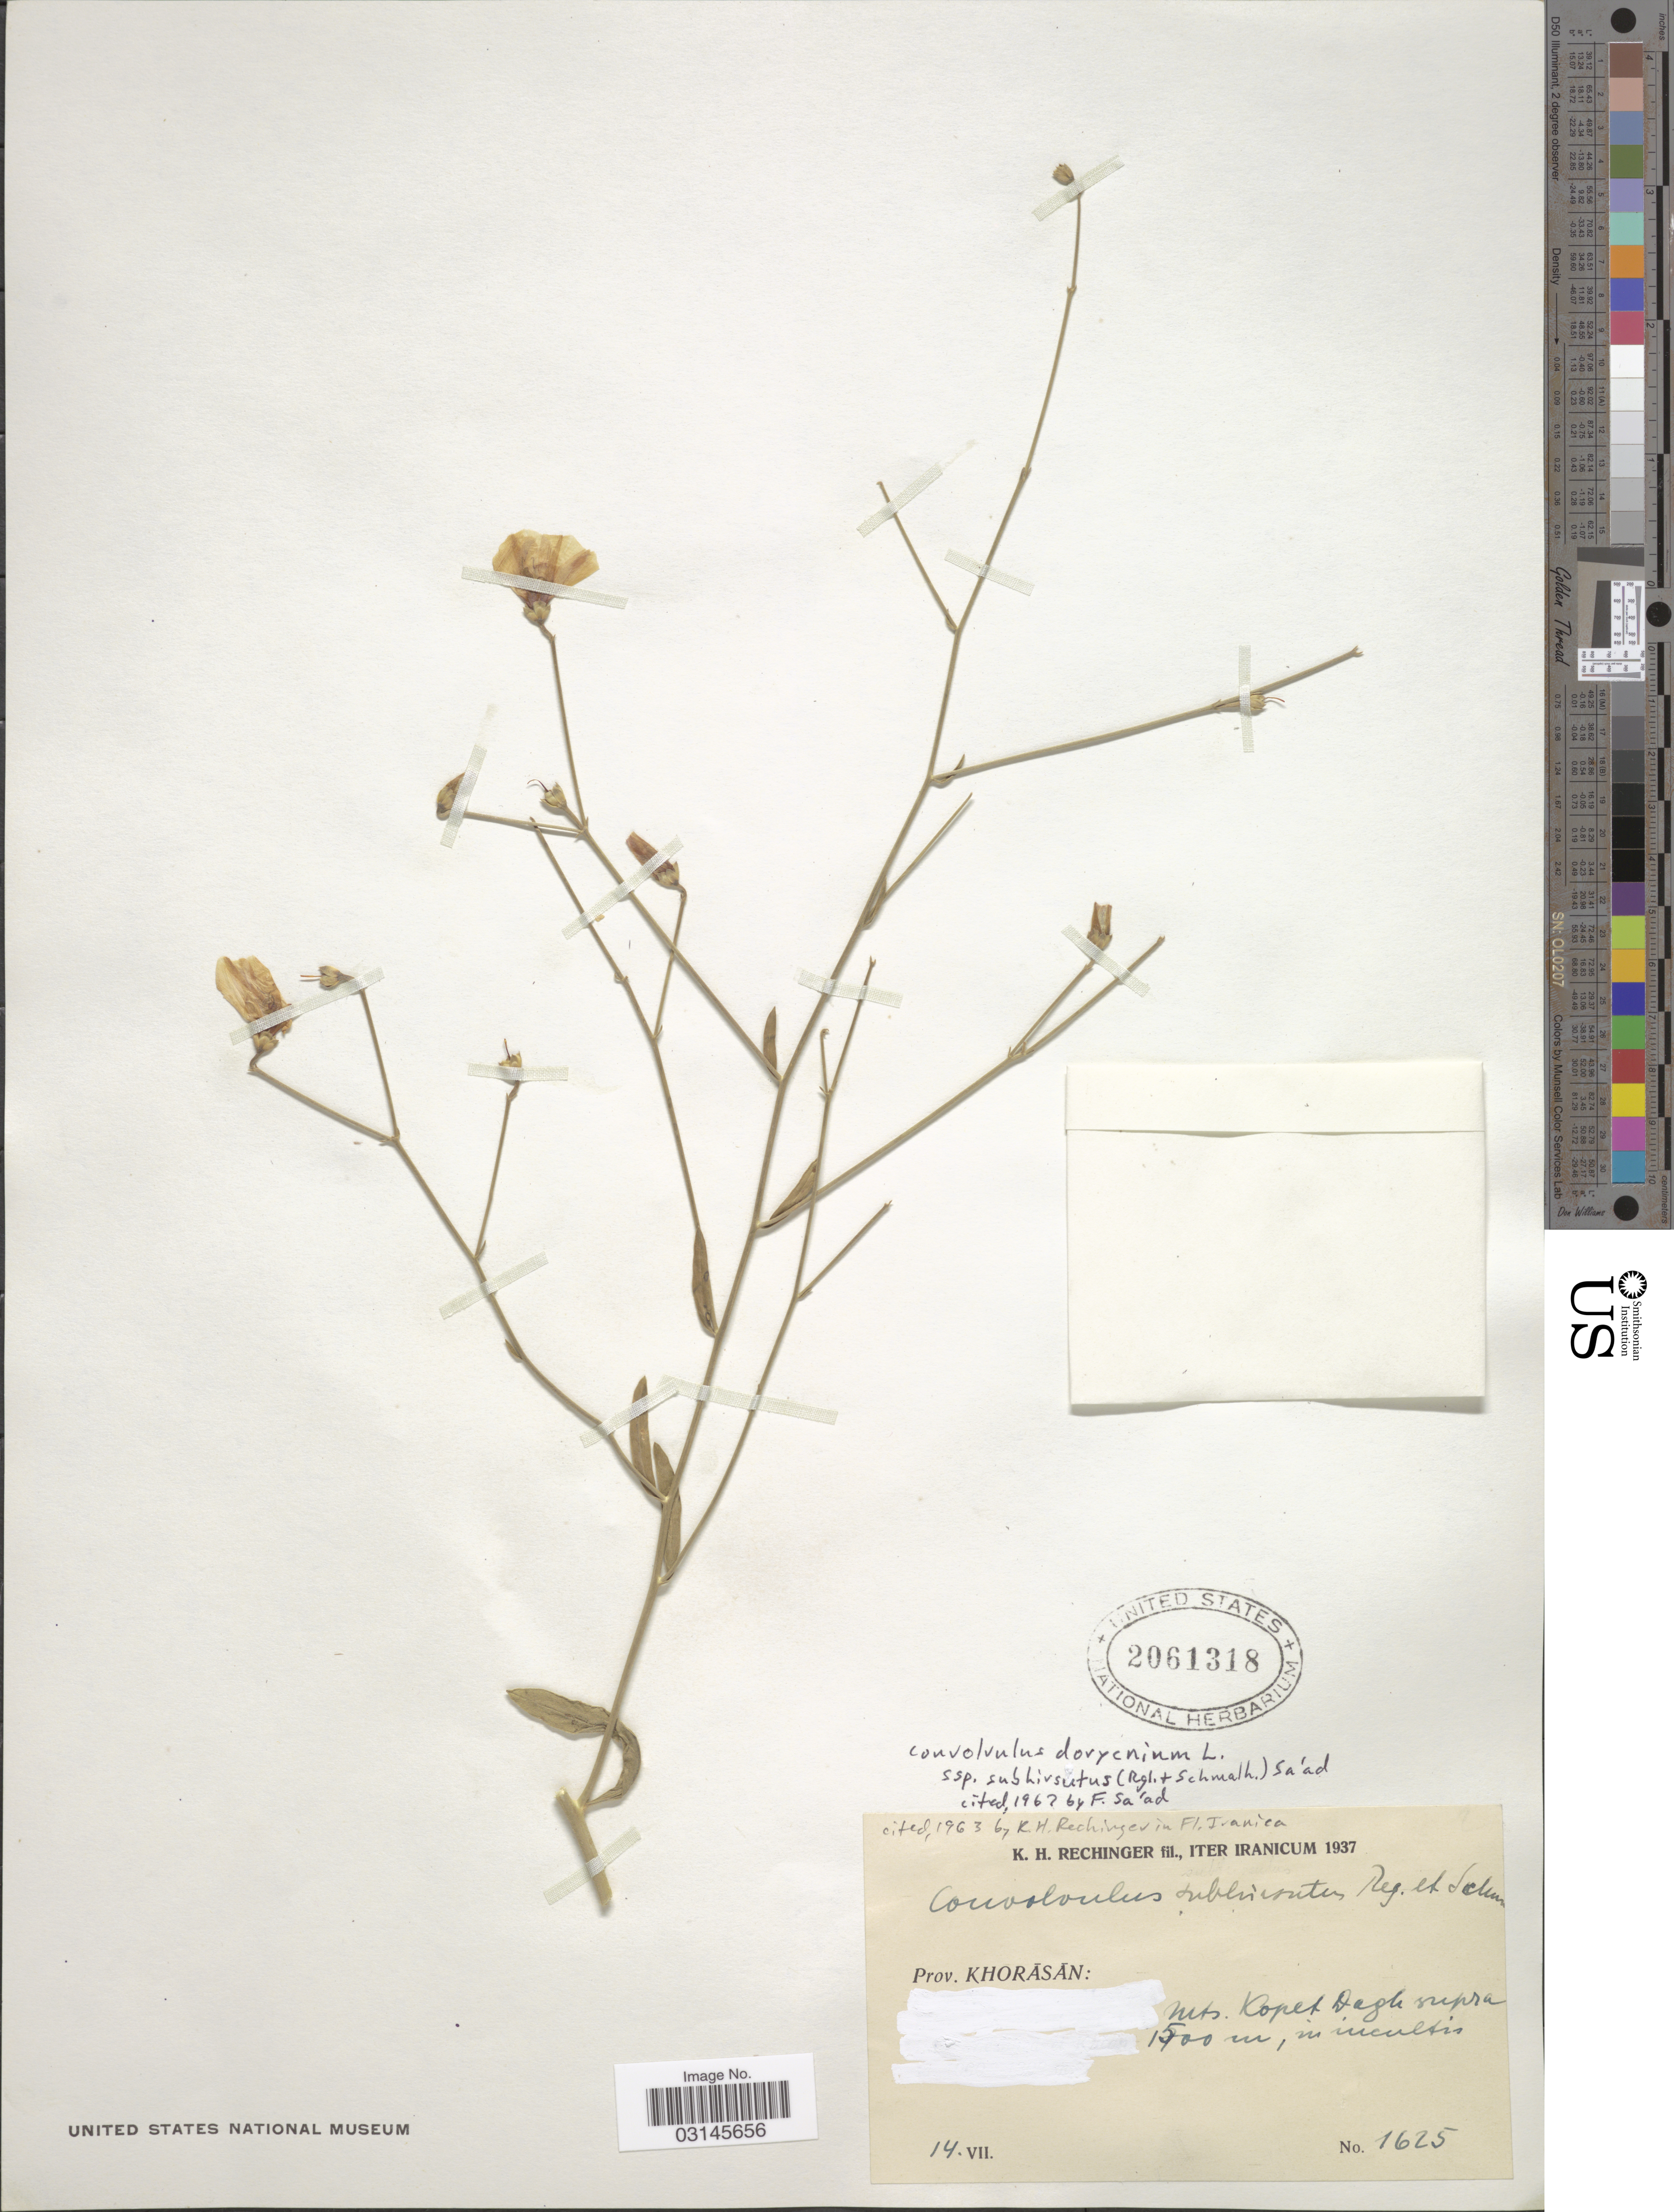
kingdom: Plantae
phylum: Tracheophyta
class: Magnoliopsida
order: Solanales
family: Convolvulaceae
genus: Convolvulus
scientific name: Convolvulus dorycnium subsp. subhirsutus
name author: (Regel & Schmalh.) Sa'ad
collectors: K. H. Rechinger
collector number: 1625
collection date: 1937-07-14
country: Iran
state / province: Khorasan [obsolete]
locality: Mts. Kopet Dagh supra.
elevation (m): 1500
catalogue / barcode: US 2061318